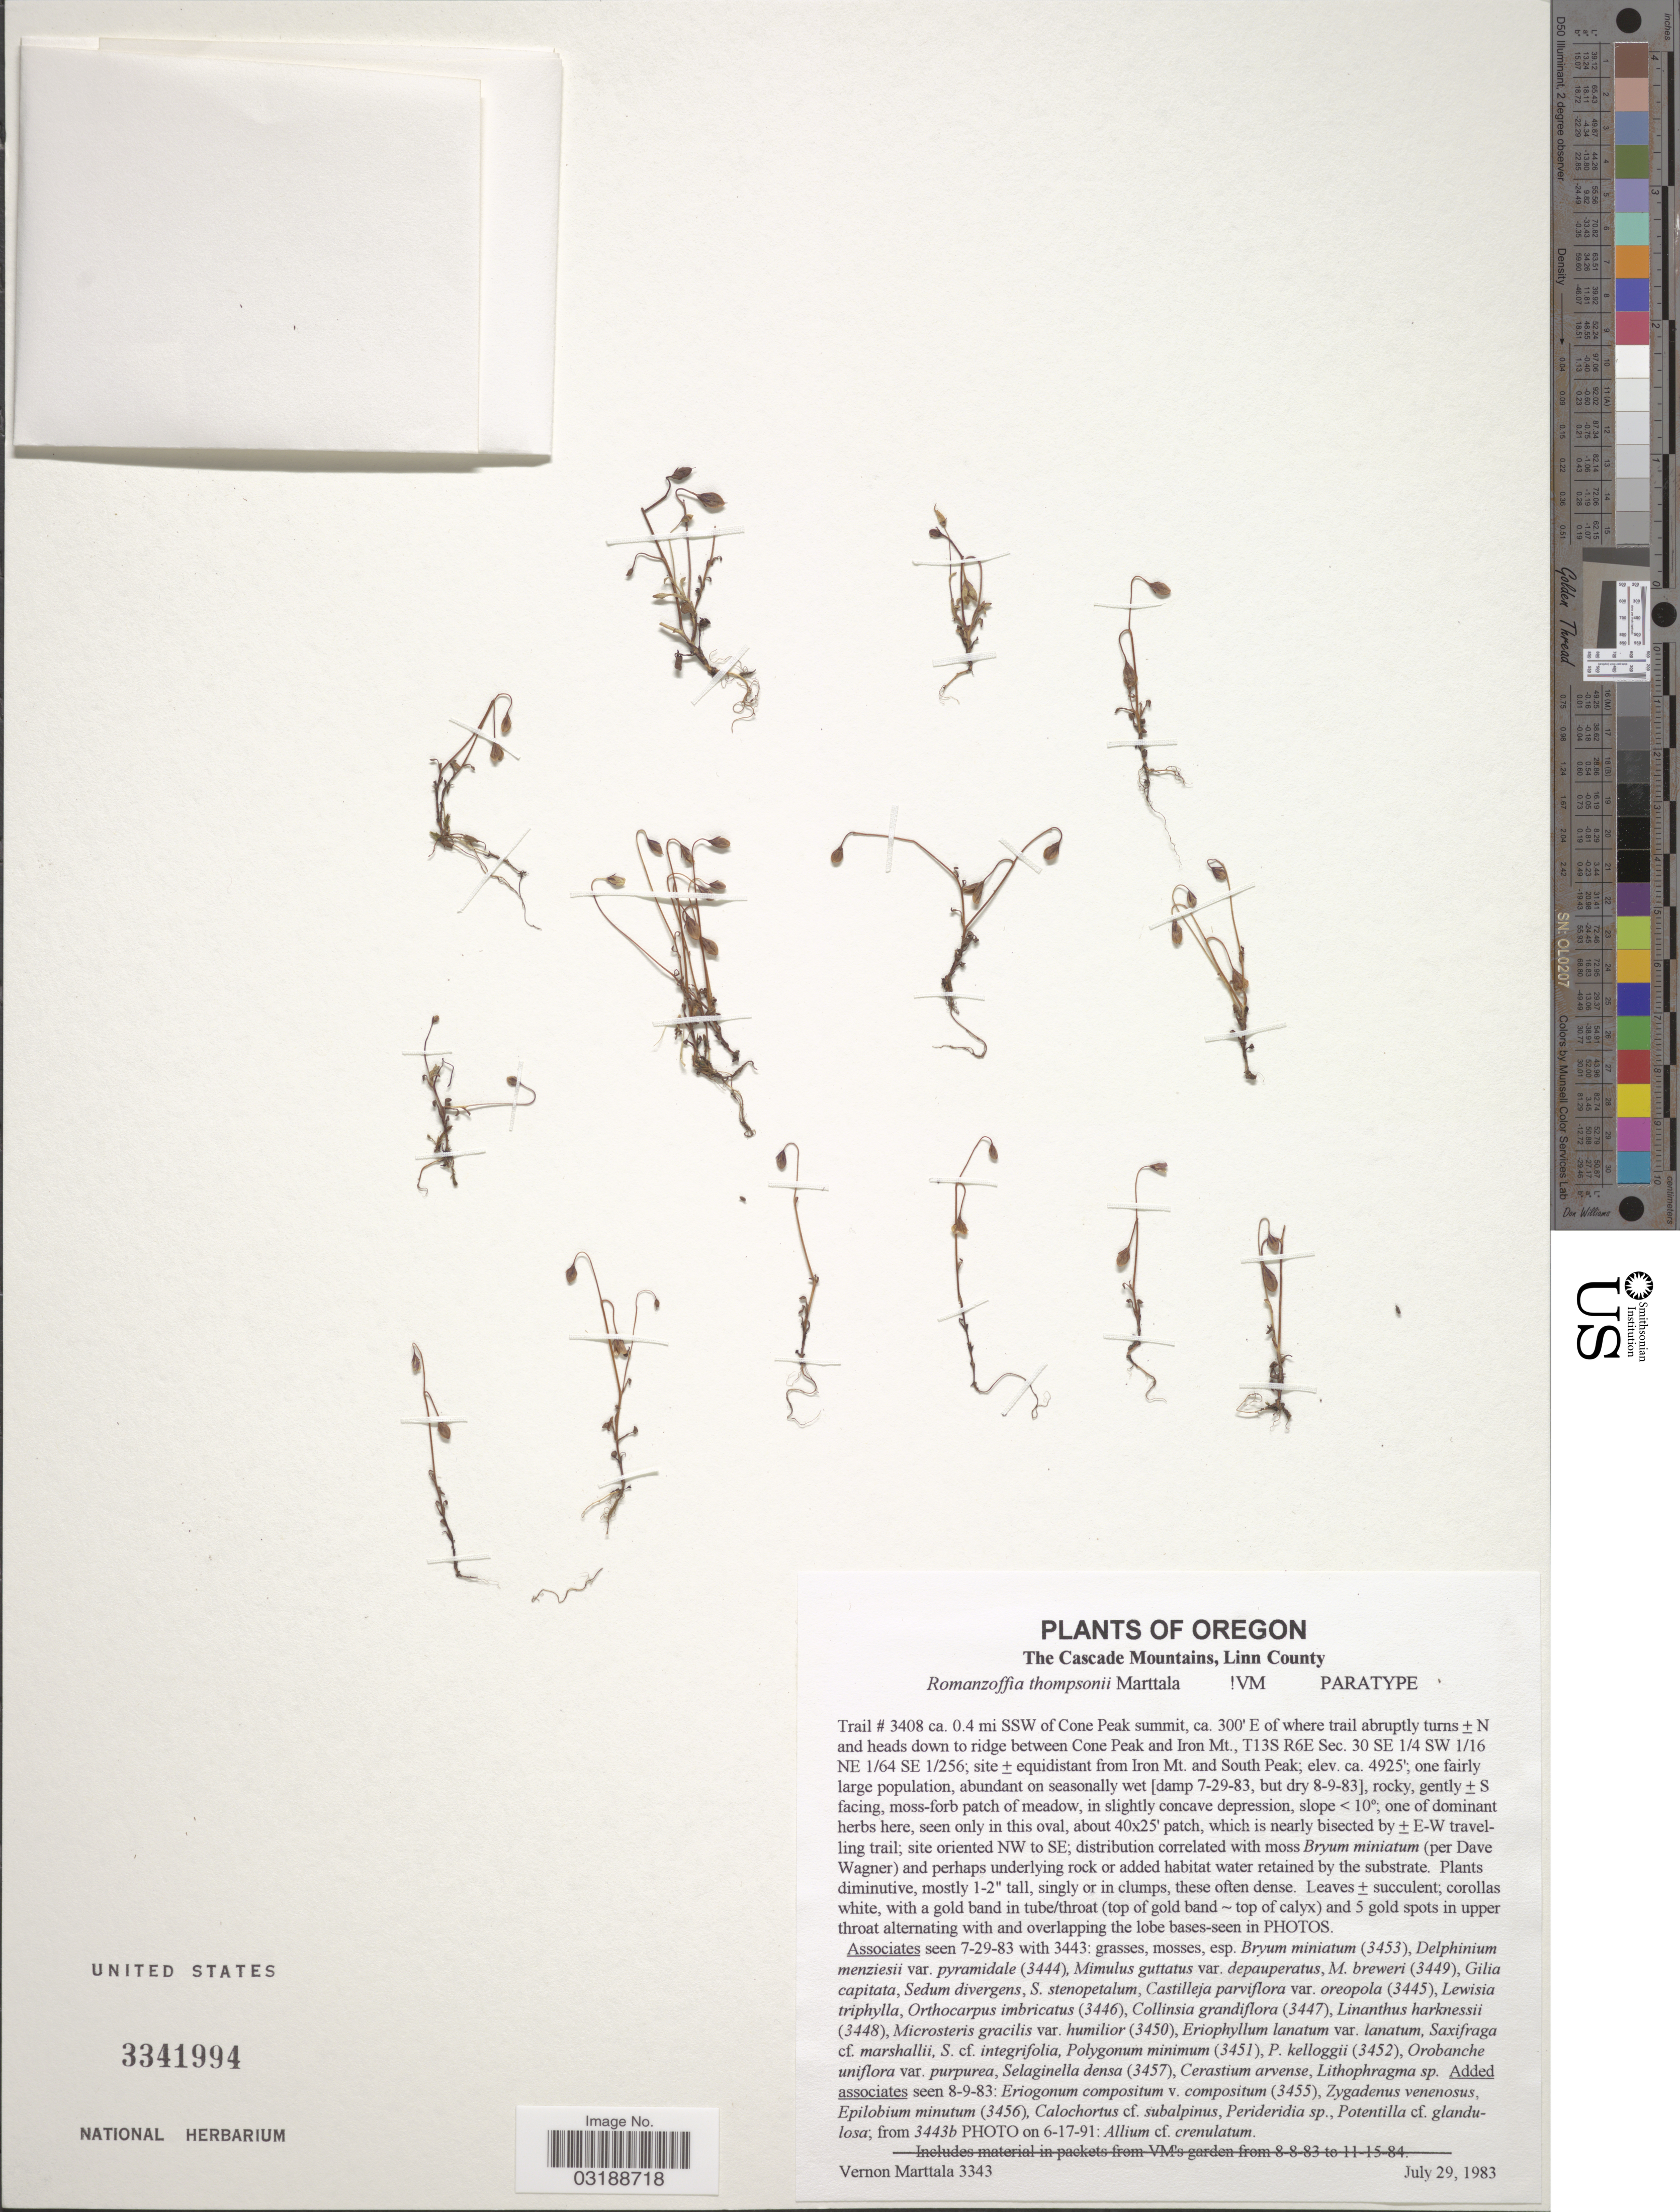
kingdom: Plantae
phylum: Tracheophyta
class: Magnoliopsida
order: Boraginales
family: Hydrophyllaceae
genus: Romanzoffia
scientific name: Romanzoffia thompsonii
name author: Marttala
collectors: V. Marttala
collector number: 3343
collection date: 1983-07-29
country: United States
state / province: Oregon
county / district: Linn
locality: The Cascade Mountains, Linn County. Trail # 3408 ca. 0.4 mi SSW of Cone Peak summit, ca. 300'E of where trail abruptly turns ± N and heads down to ridge between Cone Peak and Iron Mt., T13S R6E Sec. 30 SE 1/4 SW 1/16 NE 1/64 SE 1/256; site ± equidistant from Iron Mt. and South Peak.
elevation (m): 1501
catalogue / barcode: US 3341994